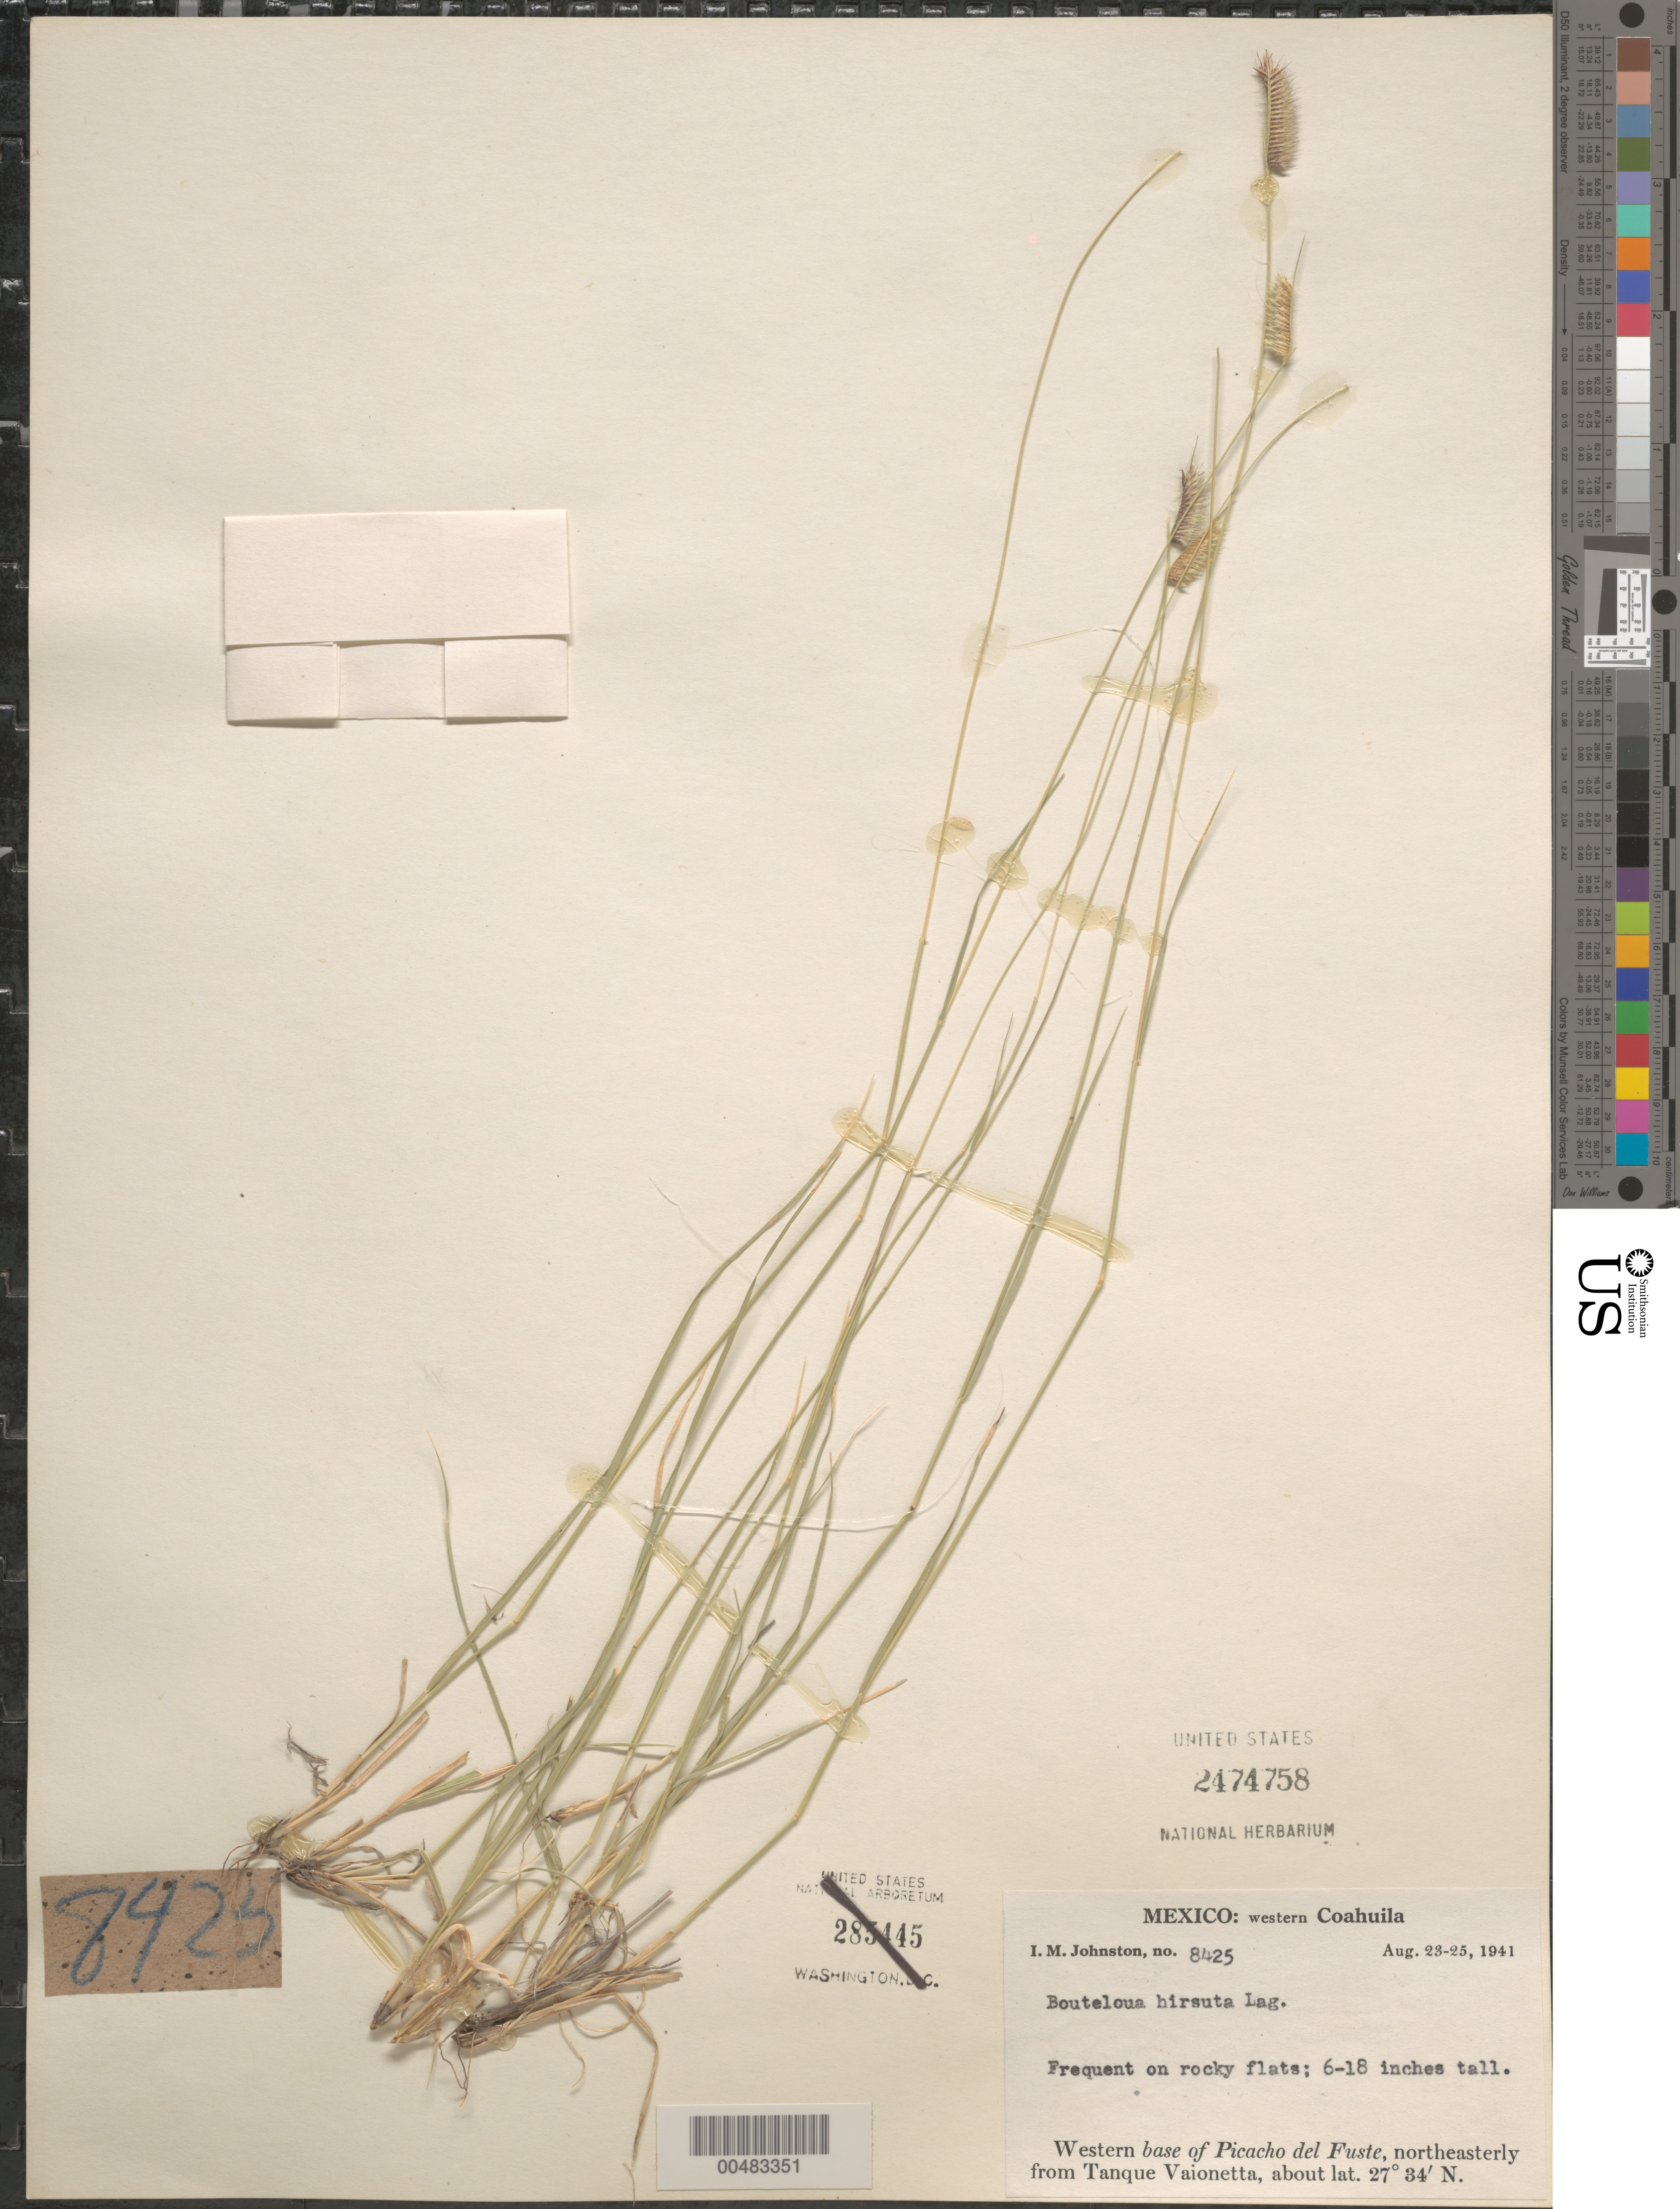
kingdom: Plantae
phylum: Tracheophyta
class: Liliopsida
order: Poales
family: Poaceae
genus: Bouteloua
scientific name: Bouteloua hirsuta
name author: Lag.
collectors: I.M. Johnston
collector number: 8425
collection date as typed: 23 Aug 1941 to 25 Aug 1941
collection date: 1941-08-23/1941-08-25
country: Mexico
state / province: Coahuila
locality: Western Coahuila, W base of Picacho del Fuste, NE from Tanque Vaionetta (lat/long recorded as: lat=27:34:0:N long=:::W)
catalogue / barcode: US 2474758